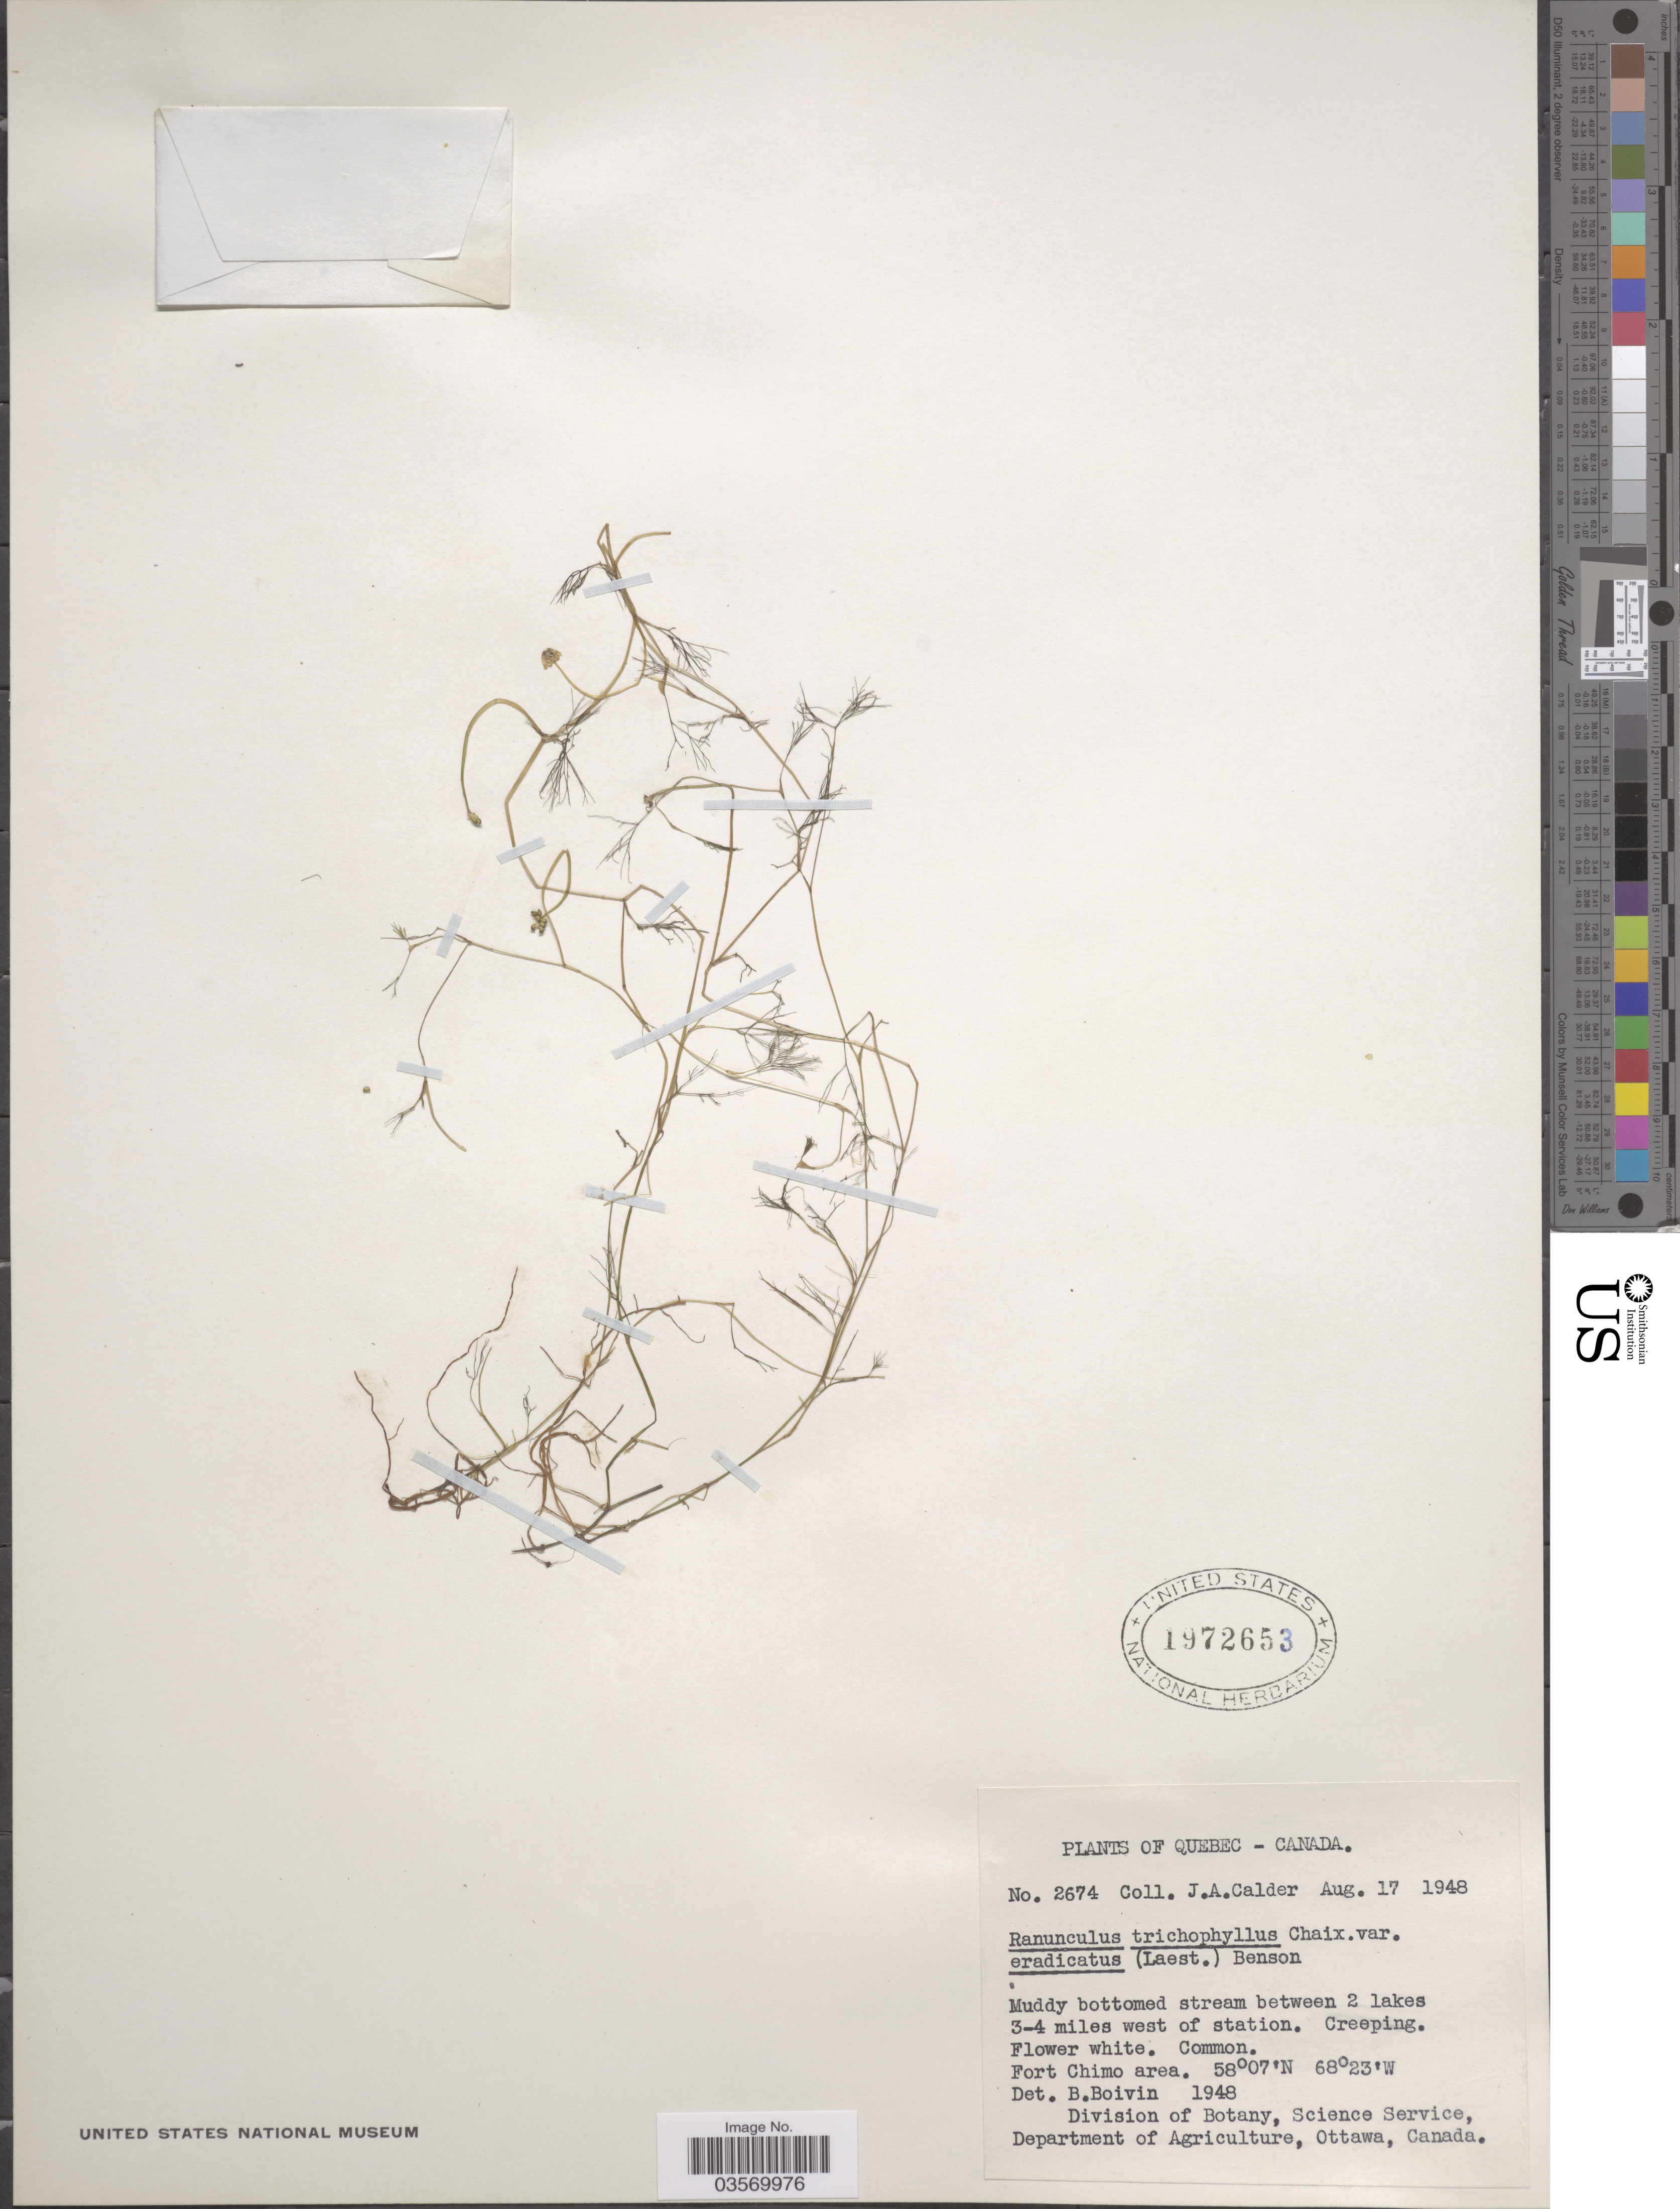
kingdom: Plantae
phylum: Tracheophyta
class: Magnoliopsida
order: Ranunculales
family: Ranunculaceae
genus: Ranunculus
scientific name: Ranunculus trichophyllus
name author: Chaix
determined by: Strong, Mark T., (BOT), Smithsonian Institution - National Museum of Natural History (UNITED STATES)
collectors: J. A. Calder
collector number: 2674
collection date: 1948-08-17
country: Canada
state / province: Quebec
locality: Muddy bottomed stream between 2 lakes 3-4 miles west of station. Fort Chimo area.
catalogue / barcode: US 1972653